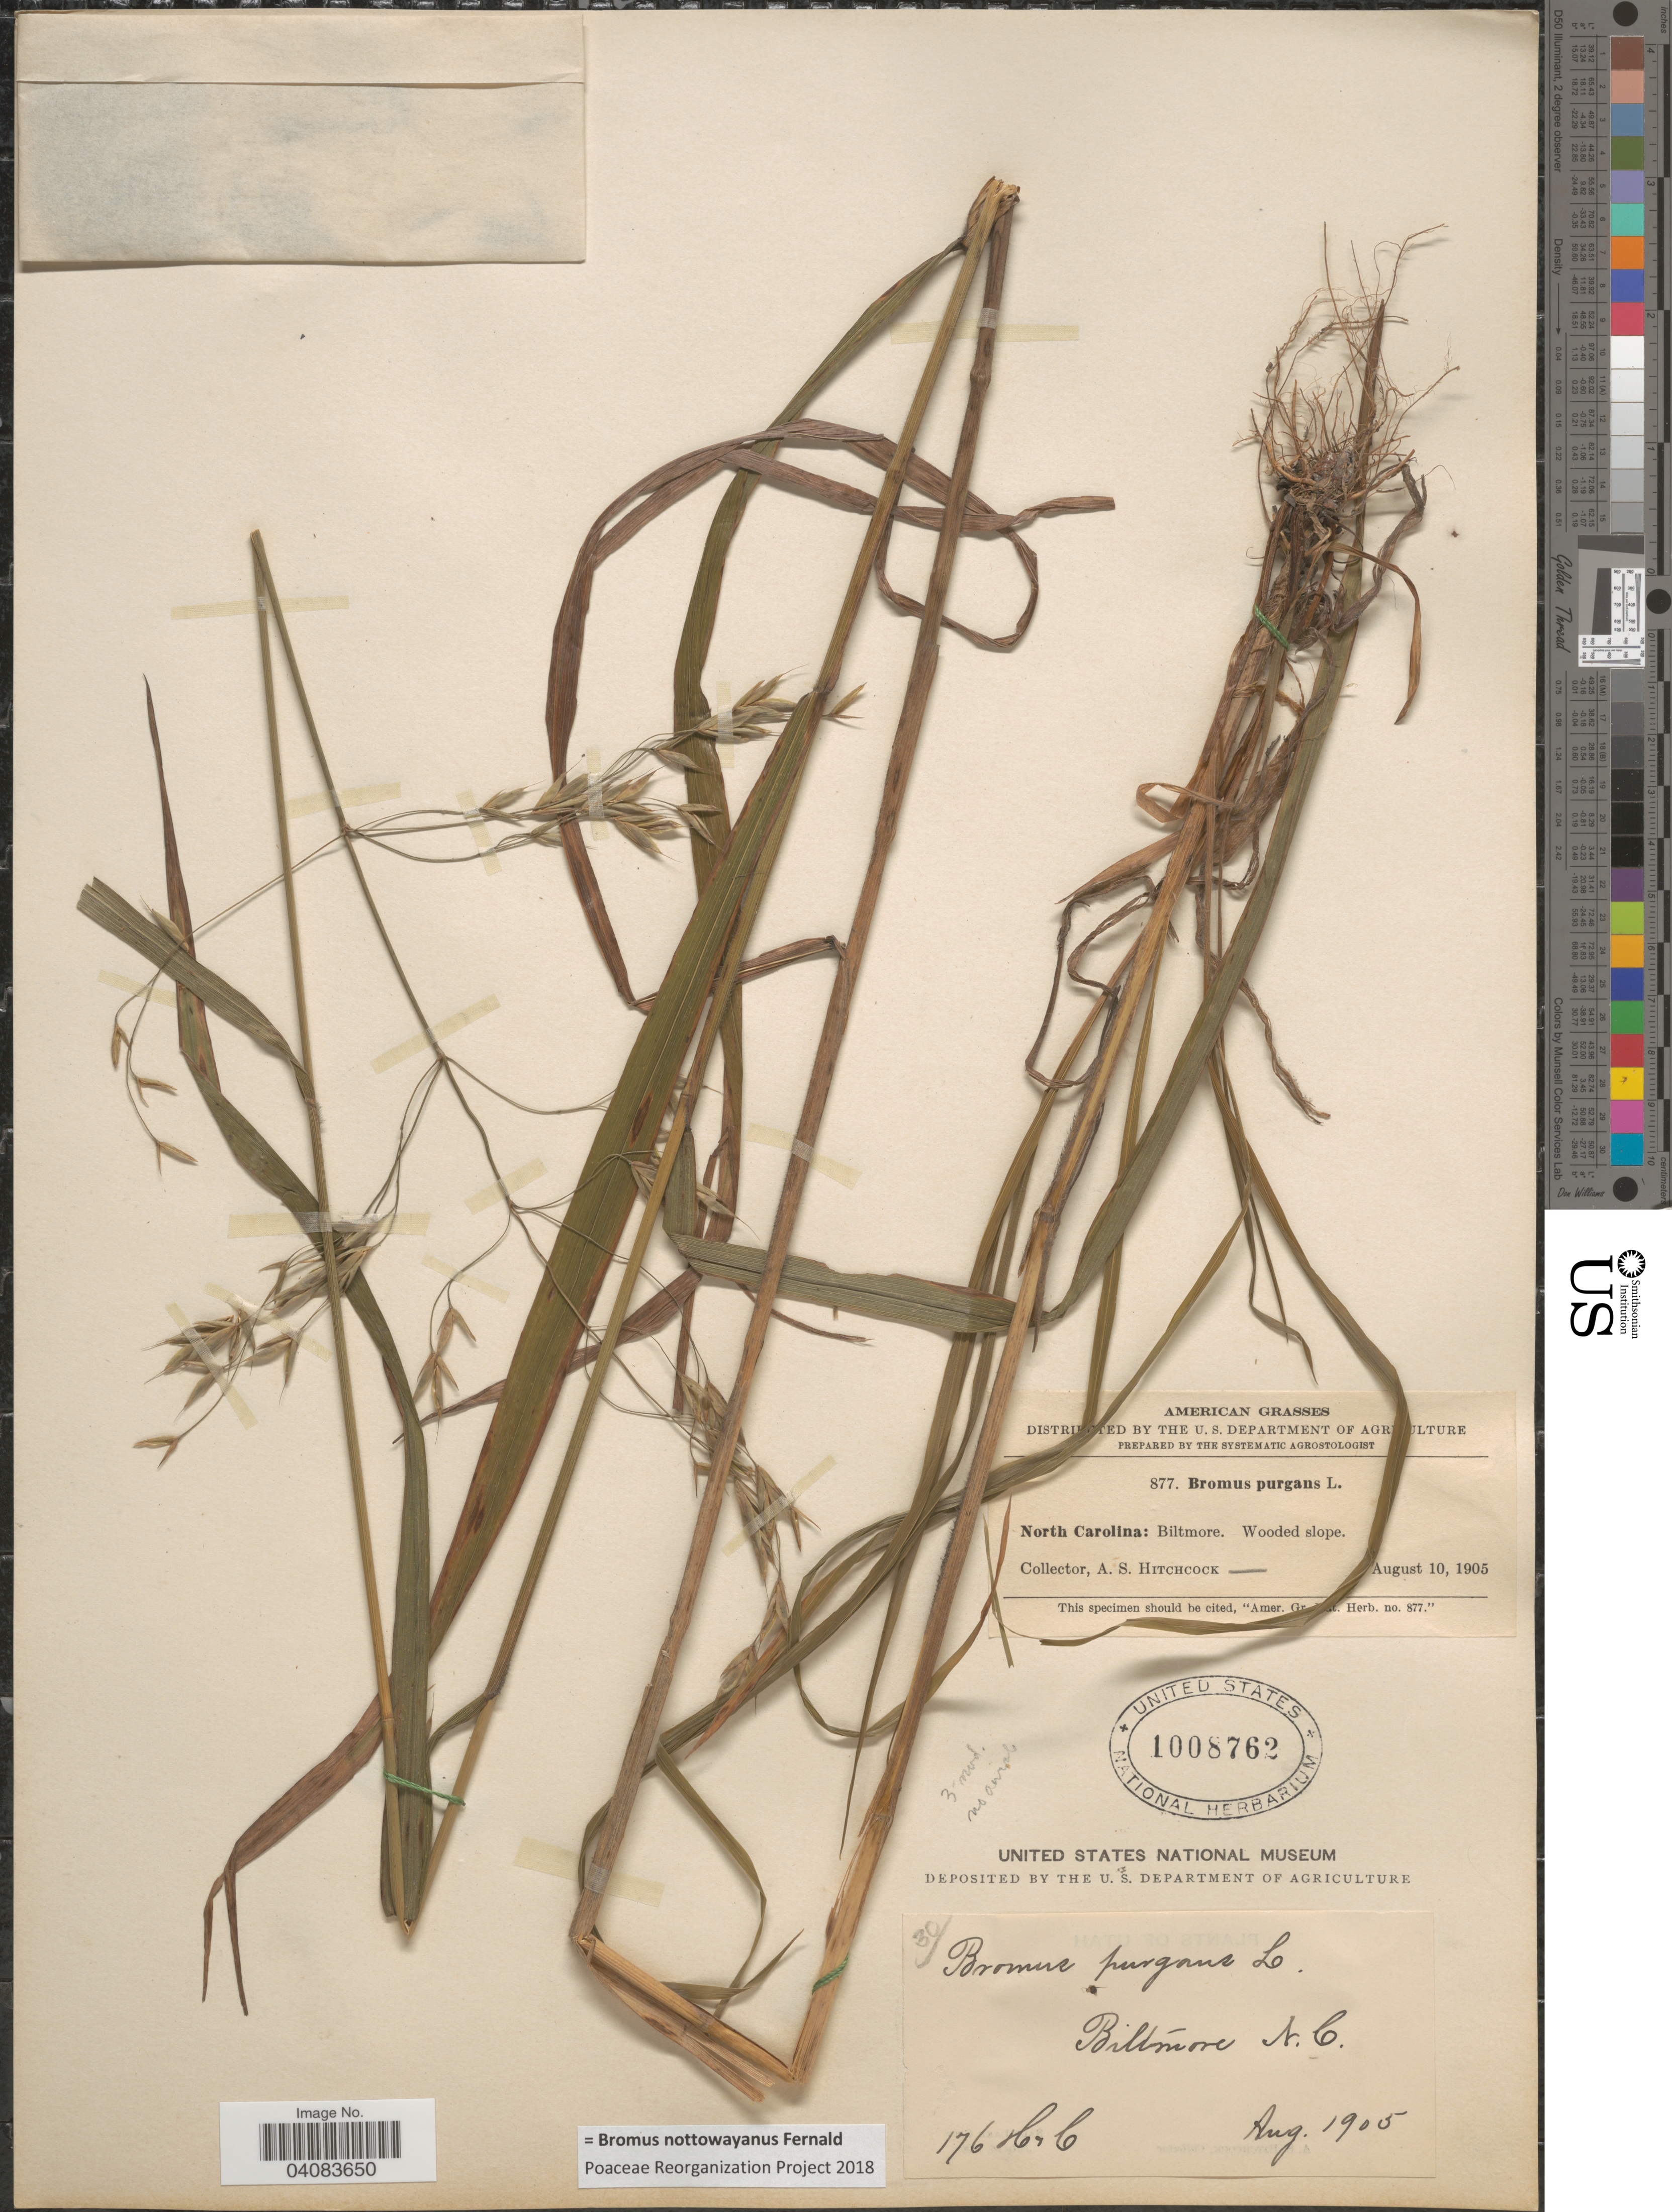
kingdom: Plantae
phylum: Tracheophyta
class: Liliopsida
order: Poales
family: Poaceae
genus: Bromus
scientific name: Bromus nottawayanus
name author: Fernald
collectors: A. S. Hitchcock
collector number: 176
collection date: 1905-08-10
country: United States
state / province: North Carolina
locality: Biltmore.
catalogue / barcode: US 1008762